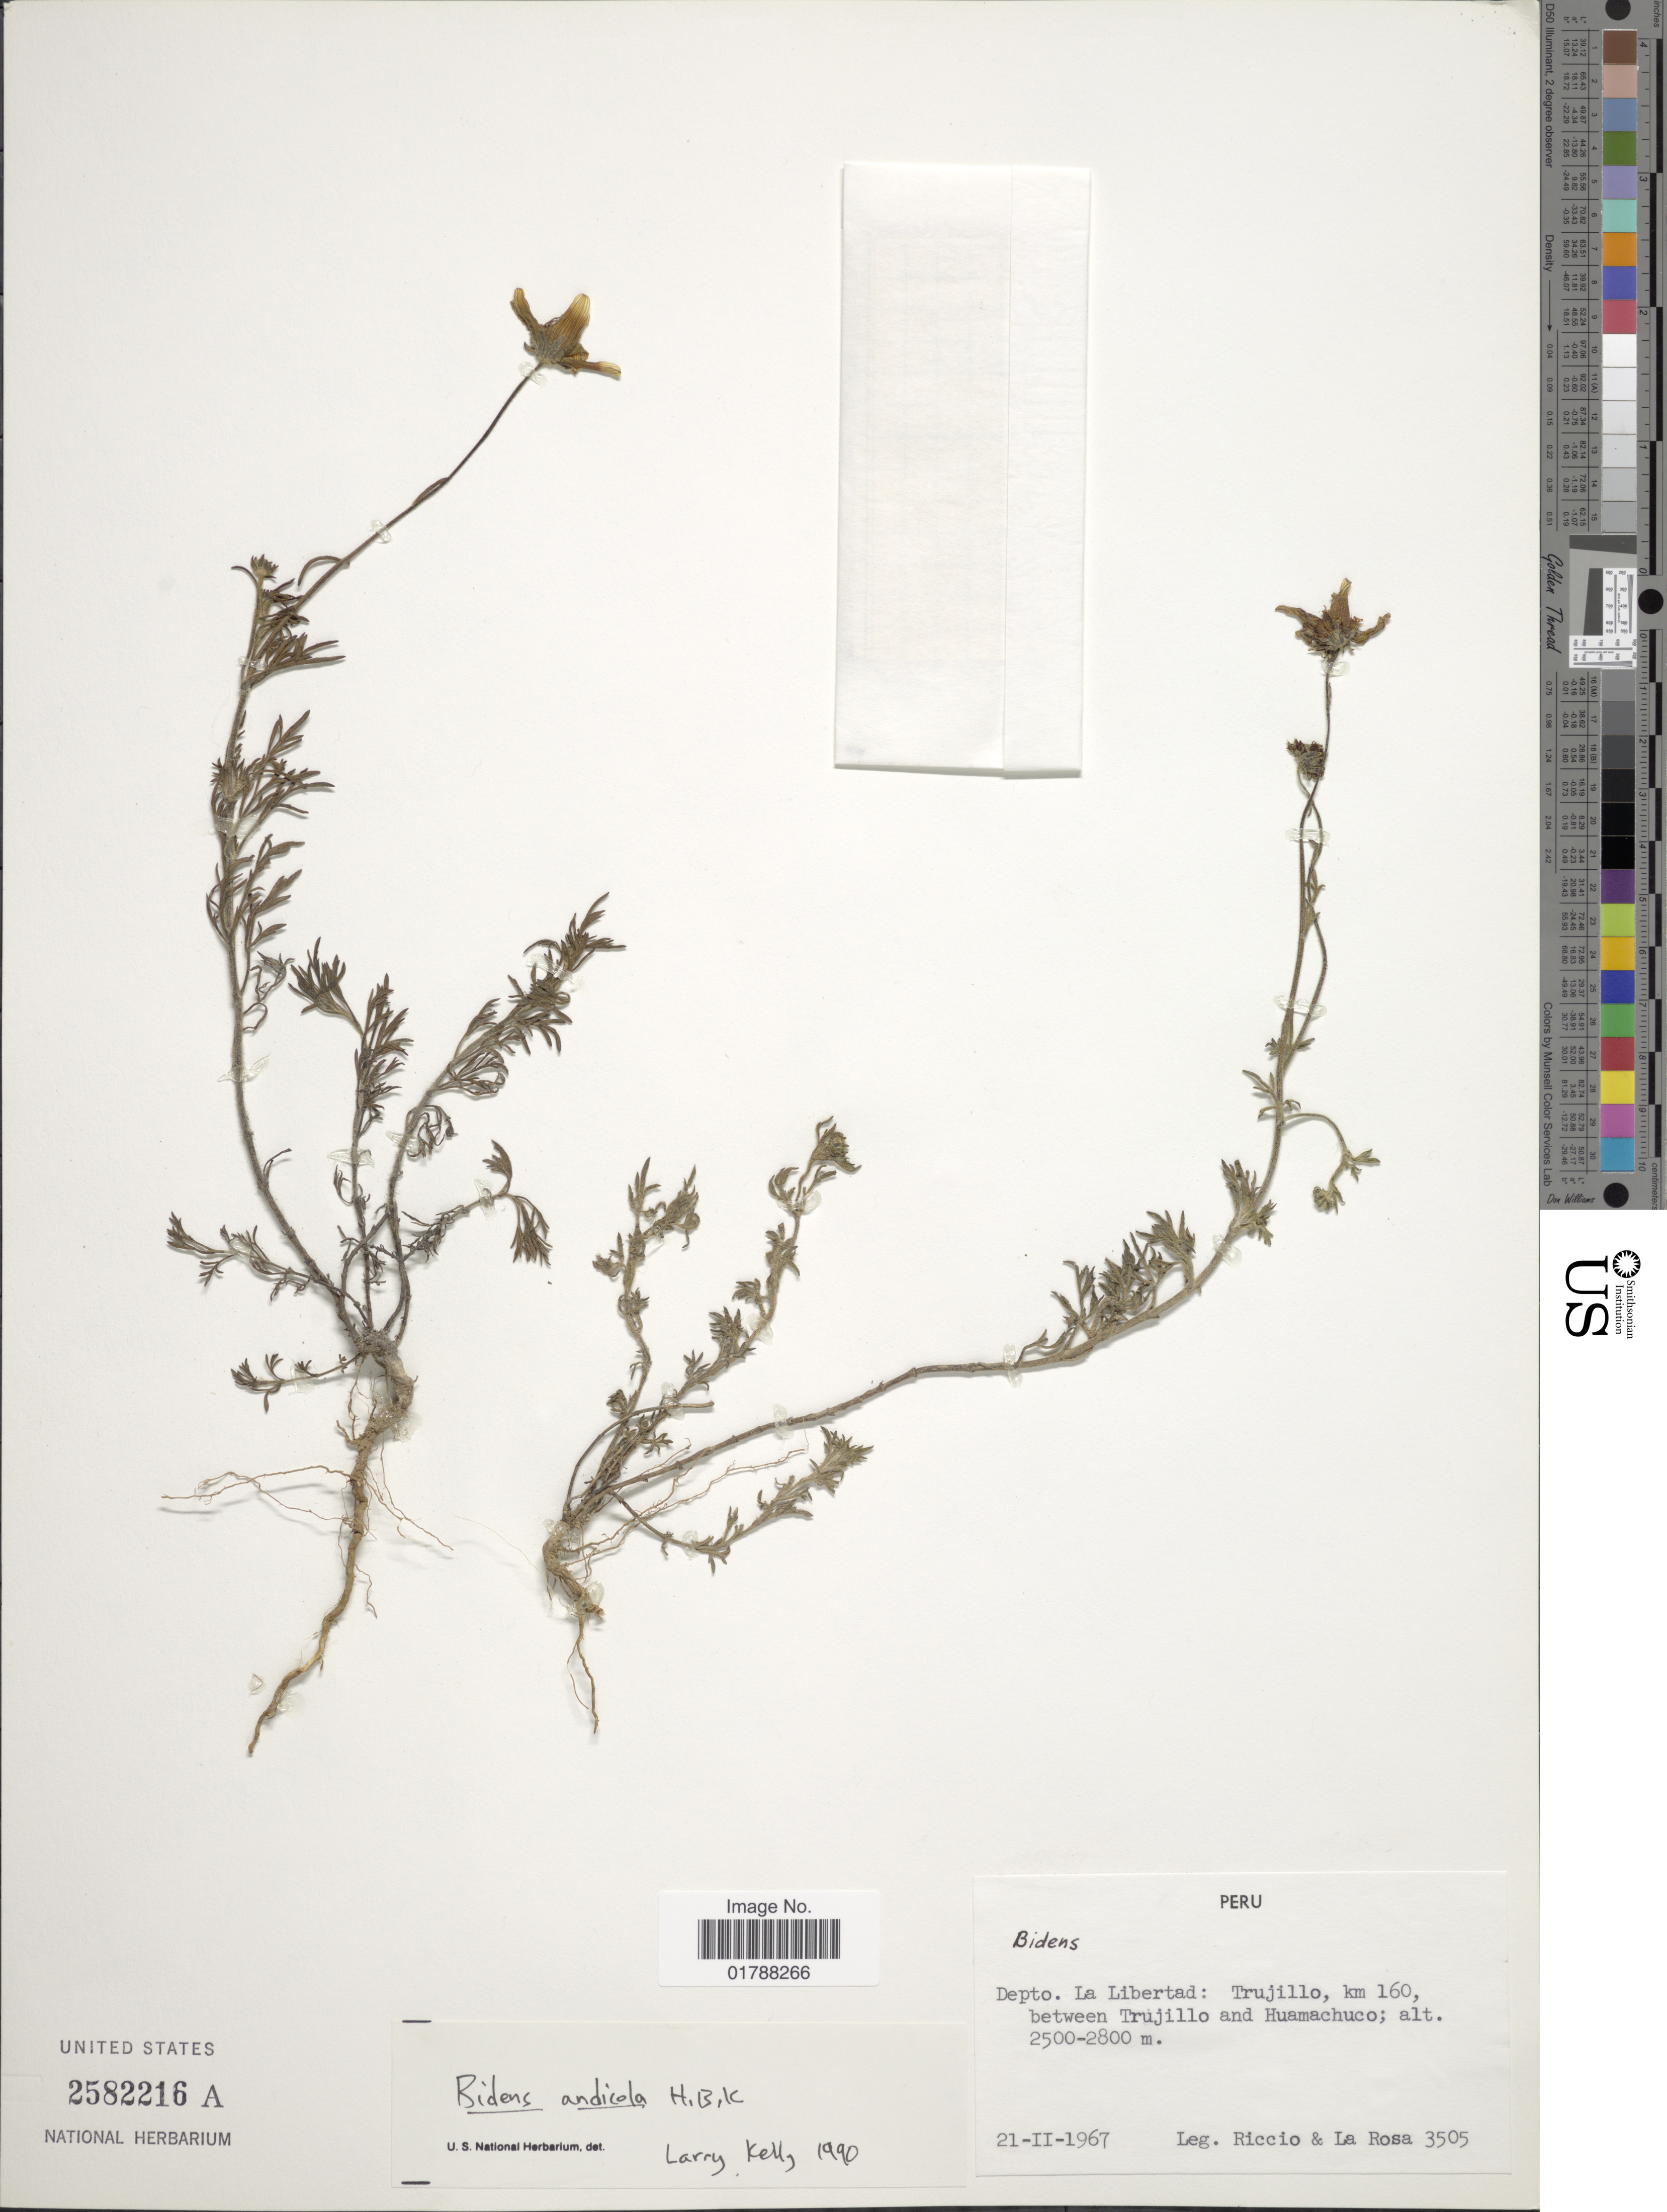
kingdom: Plantae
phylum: Tracheophyta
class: Magnoliopsida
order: Asterales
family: Asteraceae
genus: Bidens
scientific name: Bidens andicola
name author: Kunth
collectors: Riccio & -. La Rosa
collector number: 3505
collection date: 1967-02-21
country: Peru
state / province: La Libertad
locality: Trujillo, km 160, between Trujillo and Huamachuco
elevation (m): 2500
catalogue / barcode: US 2582216A